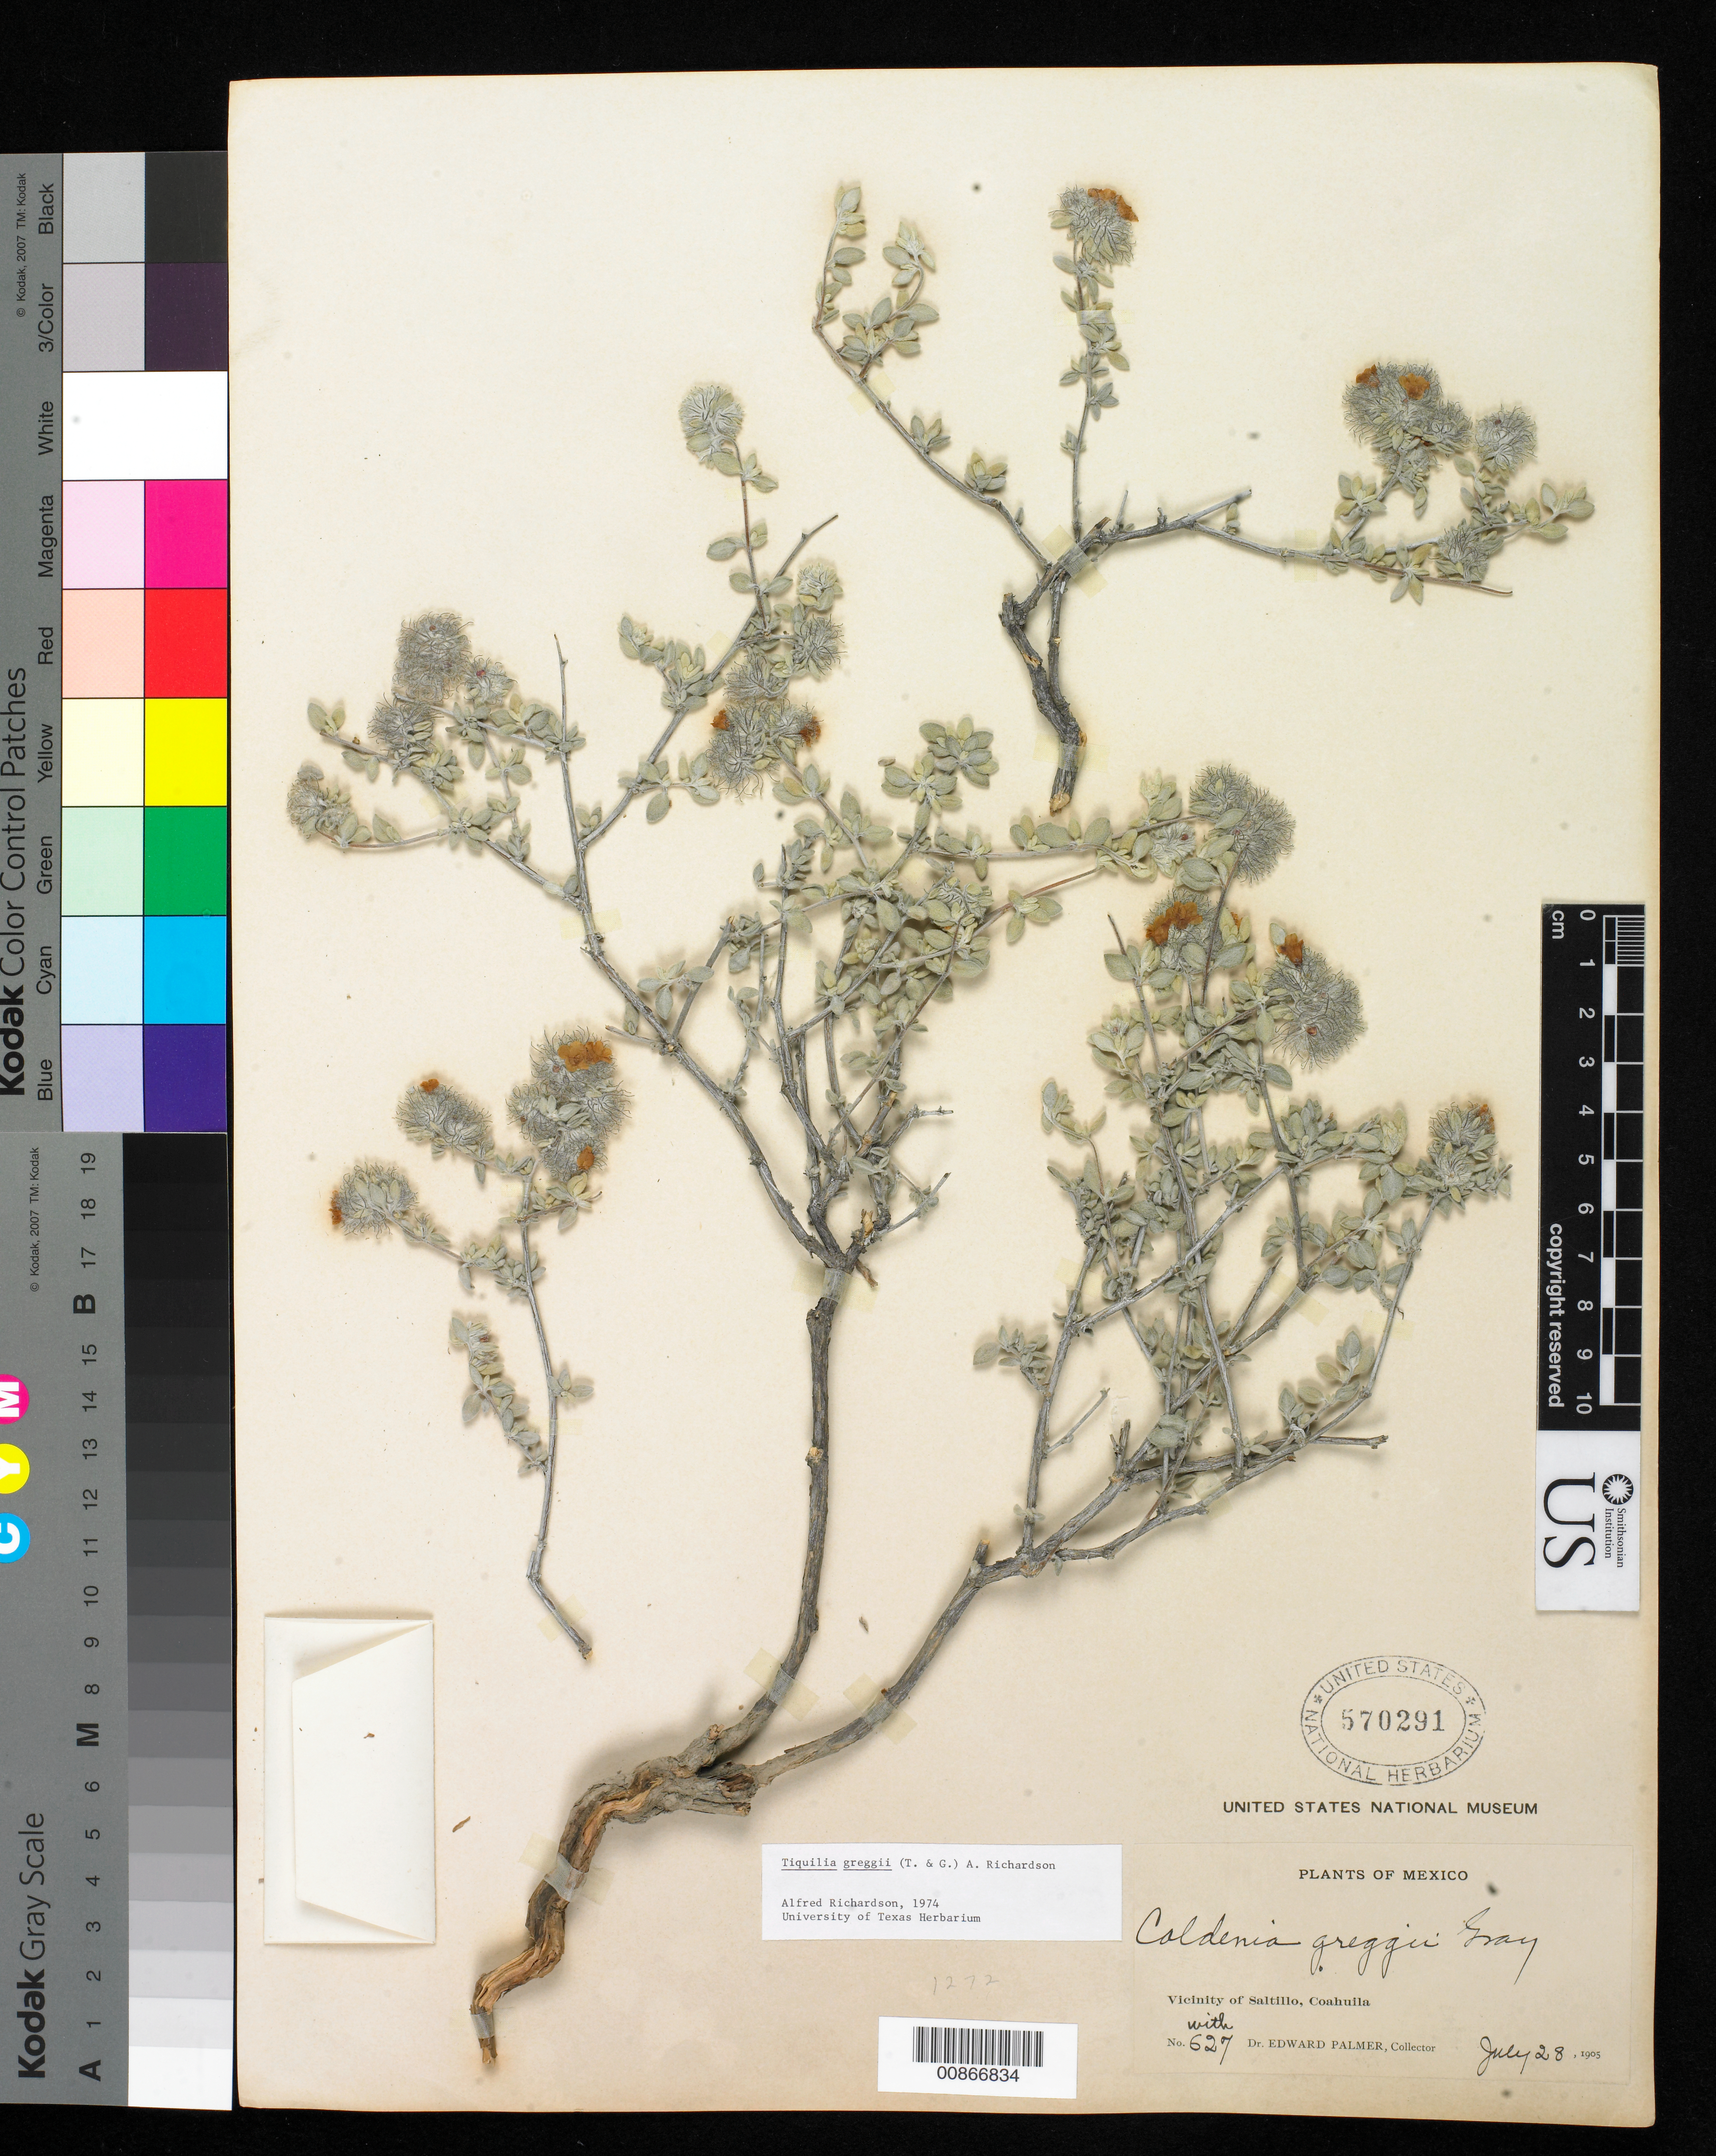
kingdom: Plantae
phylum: Tracheophyta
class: Magnoliopsida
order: Boraginales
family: Ehretiaceae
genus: Tiquilia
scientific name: Tiquilia greggii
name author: (Torr.) A.T. Richardson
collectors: E. Palmer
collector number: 627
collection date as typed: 28 Jul 1905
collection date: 1905-07-28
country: Mexico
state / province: Coahuila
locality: Vicinity of Saltillo, Coahuila.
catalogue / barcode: US 570291